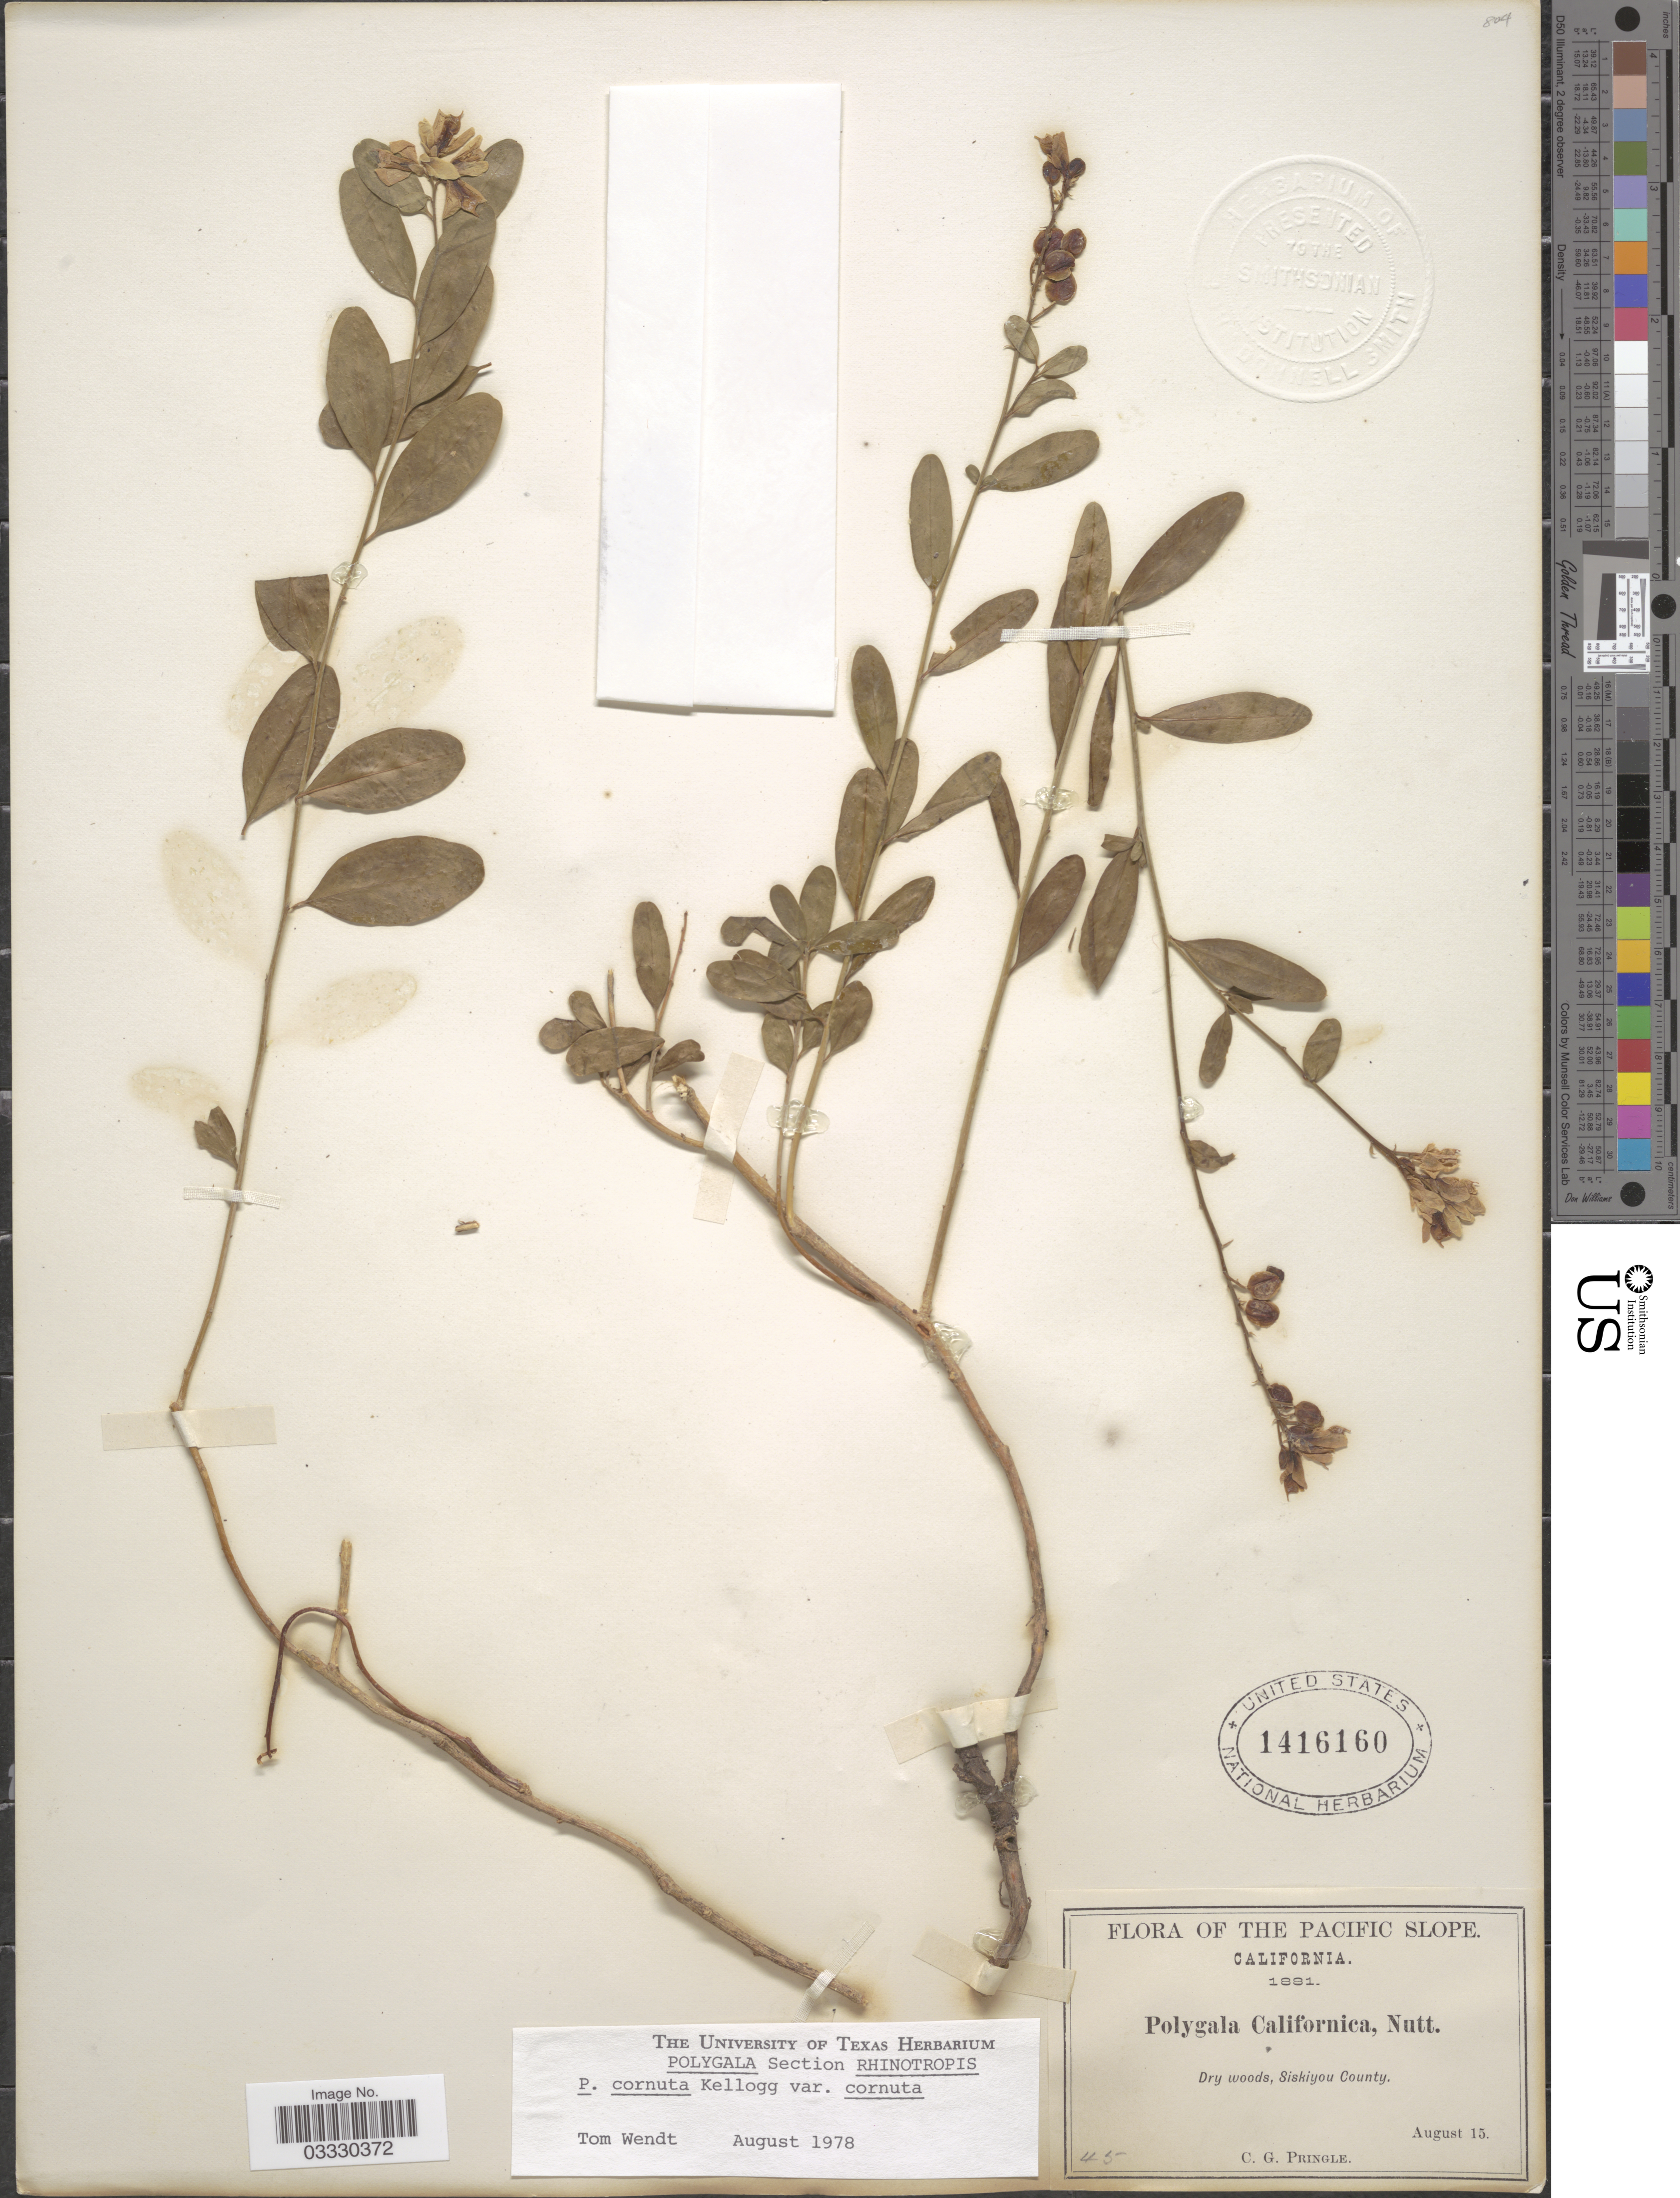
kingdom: Plantae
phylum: Tracheophyta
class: Magnoliopsida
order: Fabales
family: Polygalaceae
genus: Rhinotropis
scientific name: Rhinotropis cornuta var. cornuta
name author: (Kellogg) J.R. Abbott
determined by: Strong, Mark T., (BOT), Smithsonian Institution - National Museum of Natural History (UNITED STATES)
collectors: C. G. Pringle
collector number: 45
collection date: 1881-08-15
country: United States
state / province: California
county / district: Siskiyou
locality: Pacific Slope. Siskiyou County.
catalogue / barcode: US 1416160